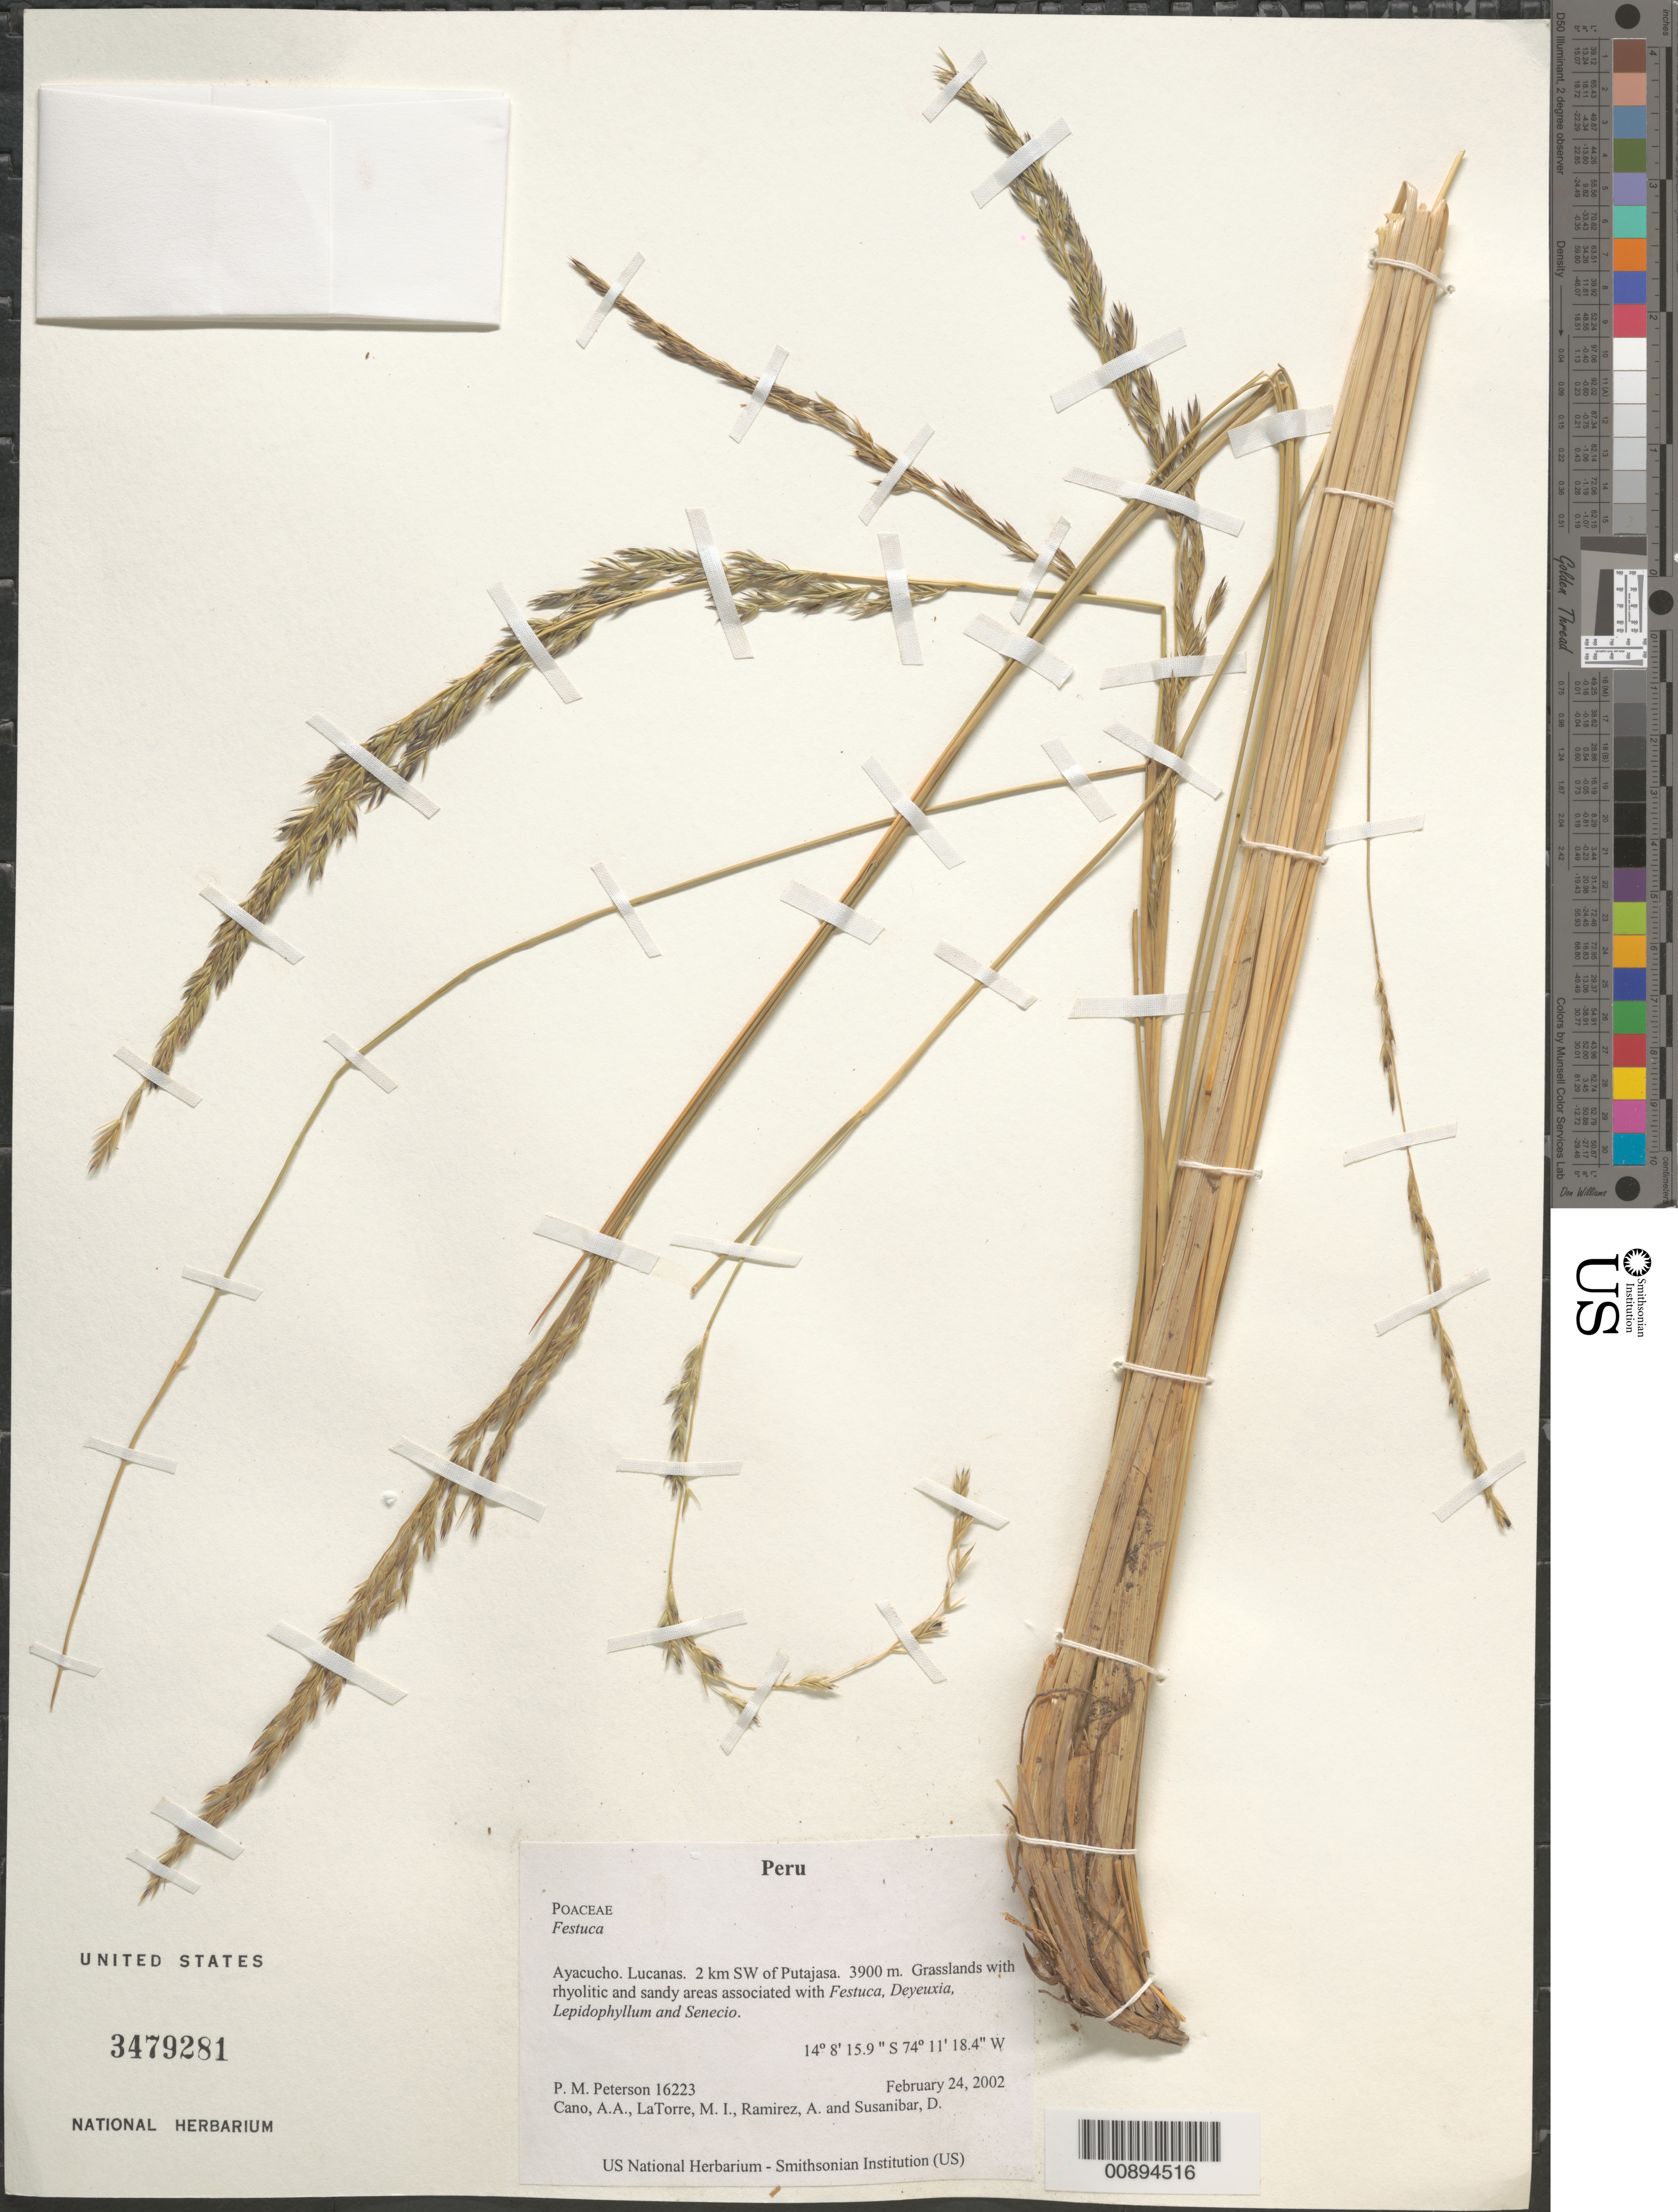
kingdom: Plantae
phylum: Tracheophyta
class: Liliopsida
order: Poales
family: Poaceae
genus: Festuca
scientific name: Festuca sp.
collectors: P. M. Peterson, A. Cano, M. I. La Torre, A. Ramírez & D. Susanibar Cruz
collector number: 16223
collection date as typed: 24 Feb 2002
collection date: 2002-02-24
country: Peru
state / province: Ayacucho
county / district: Lucanas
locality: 2 km SW of Putajasa.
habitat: Grasslands with rhyolitic and sandy areas associated with ~Festuca, Deyeuxia, Lepidophyllum and Senecio~.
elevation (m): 3900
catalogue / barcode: US 3479281